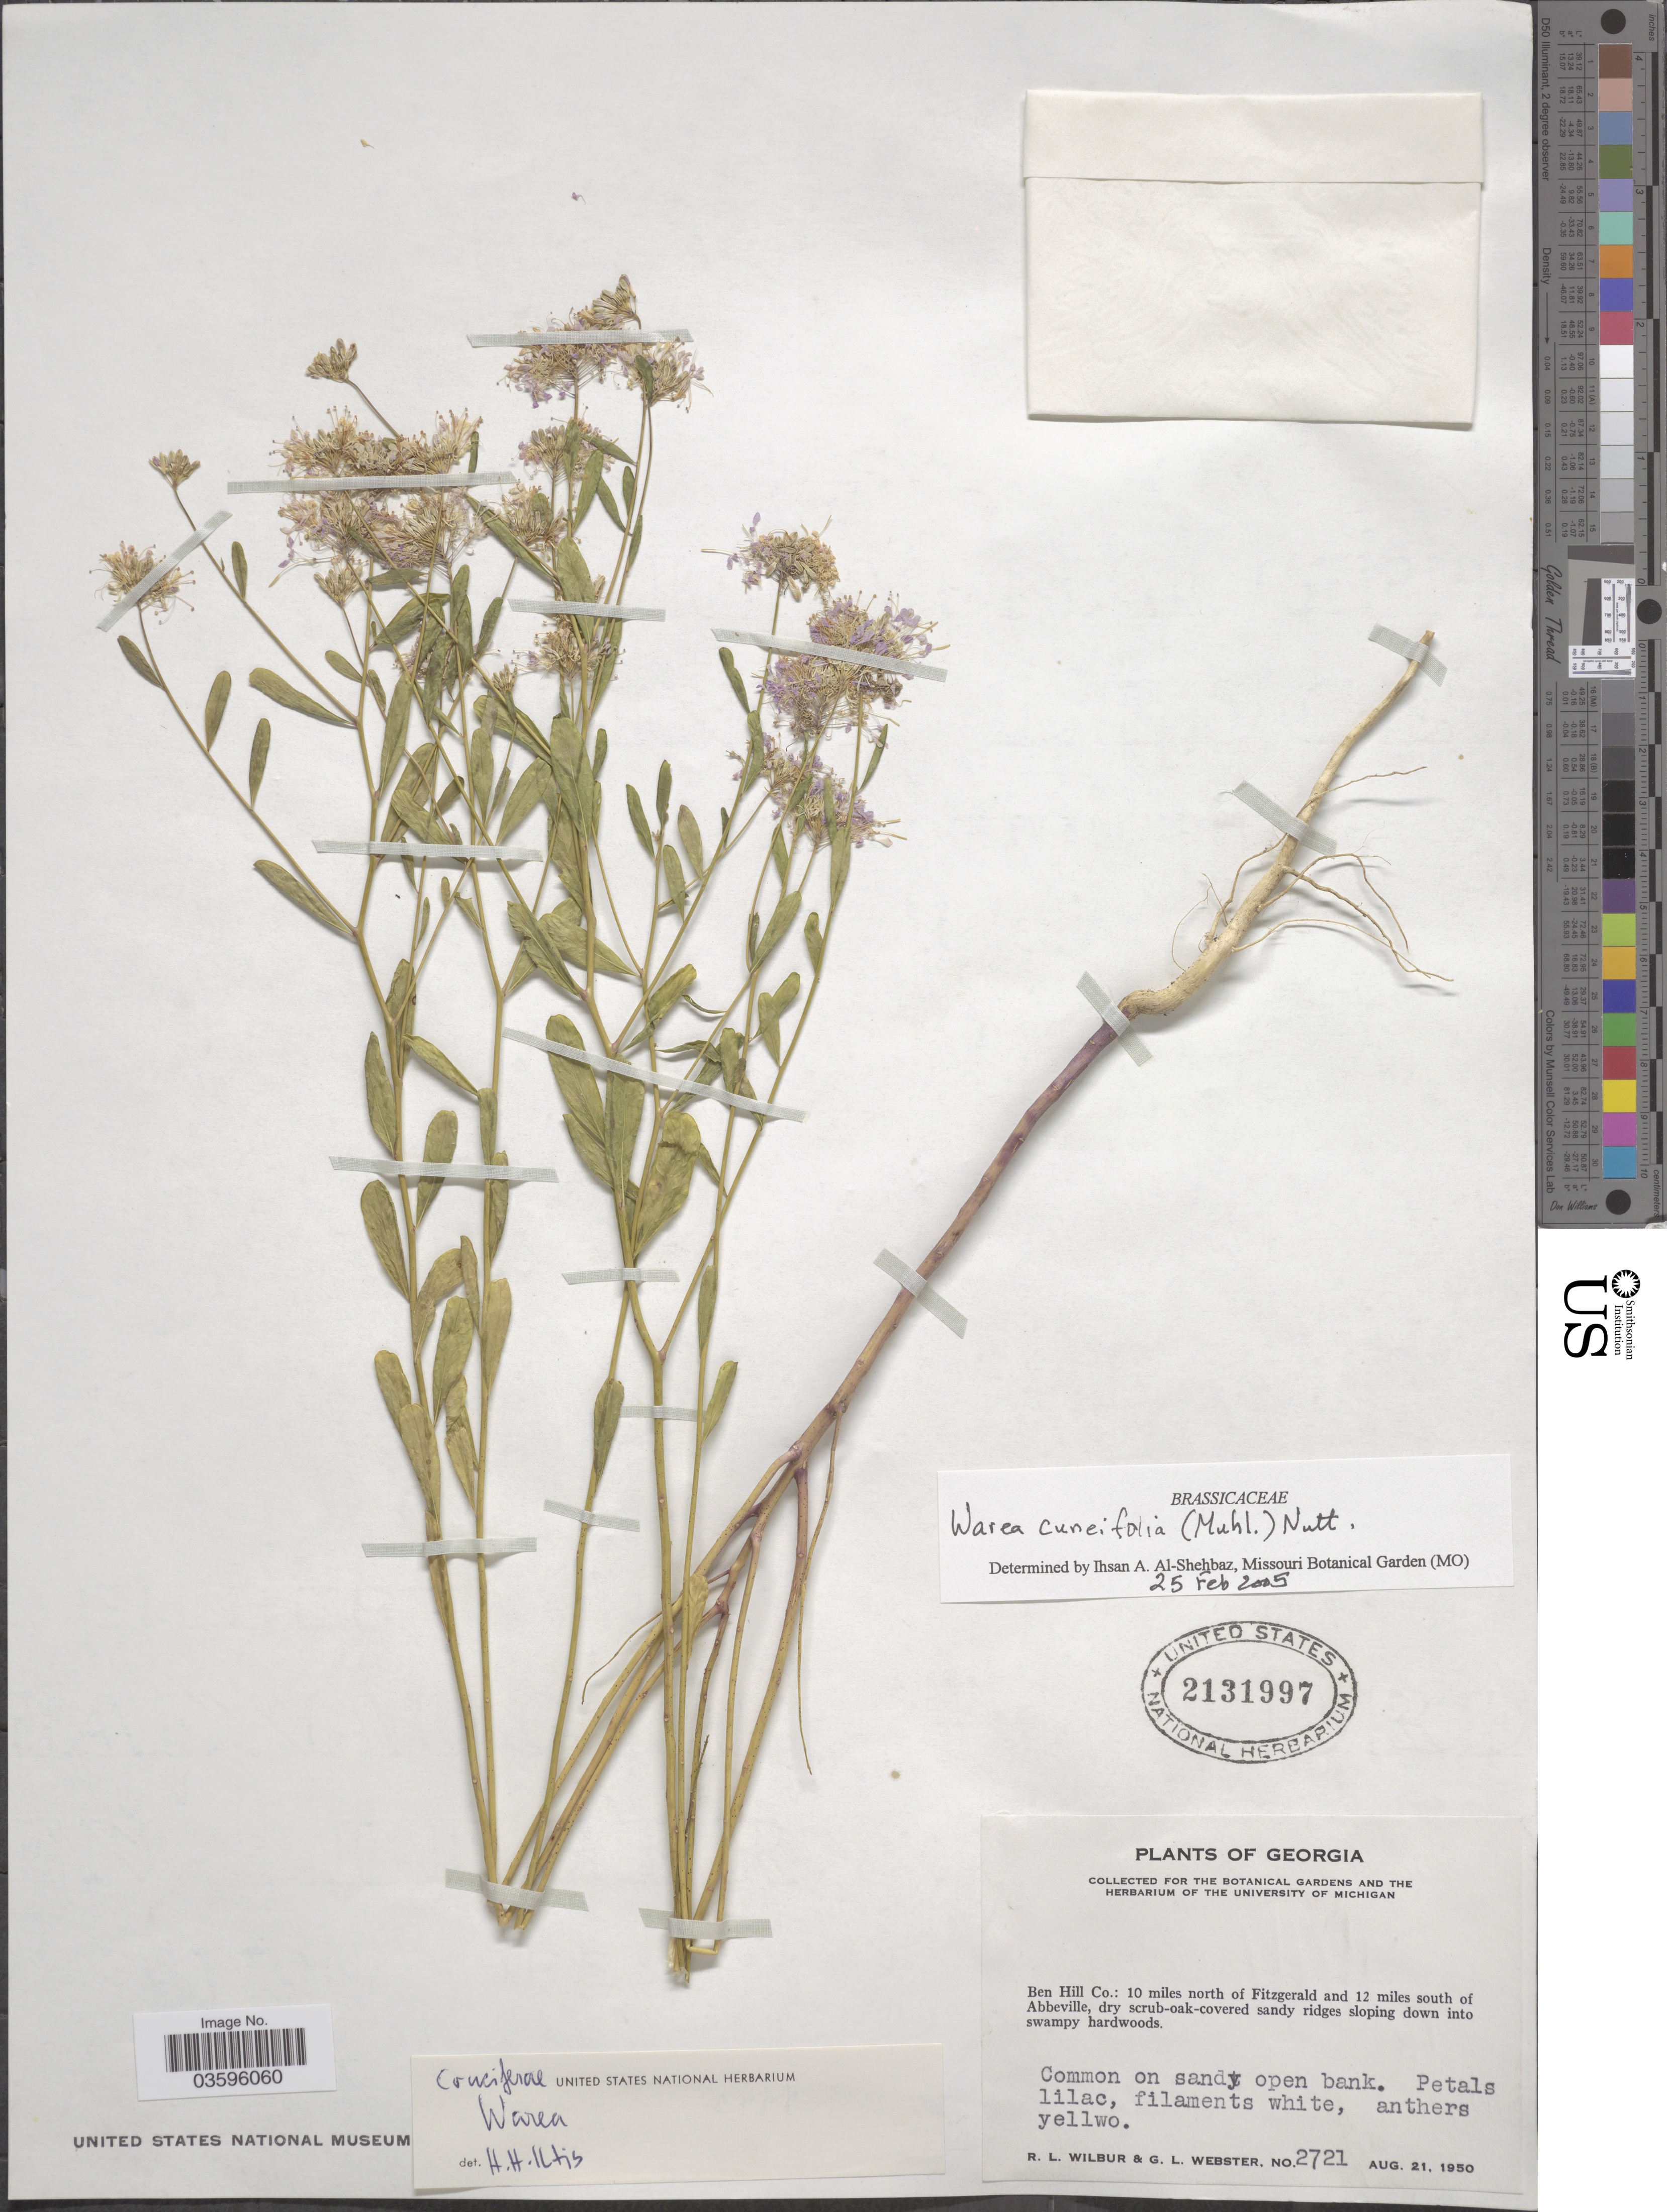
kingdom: Plantae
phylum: Tracheophyta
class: Magnoliopsida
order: Brassicales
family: Brassicaceae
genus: Warea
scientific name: Warea cuneifolia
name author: (Muhl. ex Nutt.) Nutt.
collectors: R. L. Wilbur & G. L. Webster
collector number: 2721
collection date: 1950-08-21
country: United States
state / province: Georgia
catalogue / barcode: US 2131997